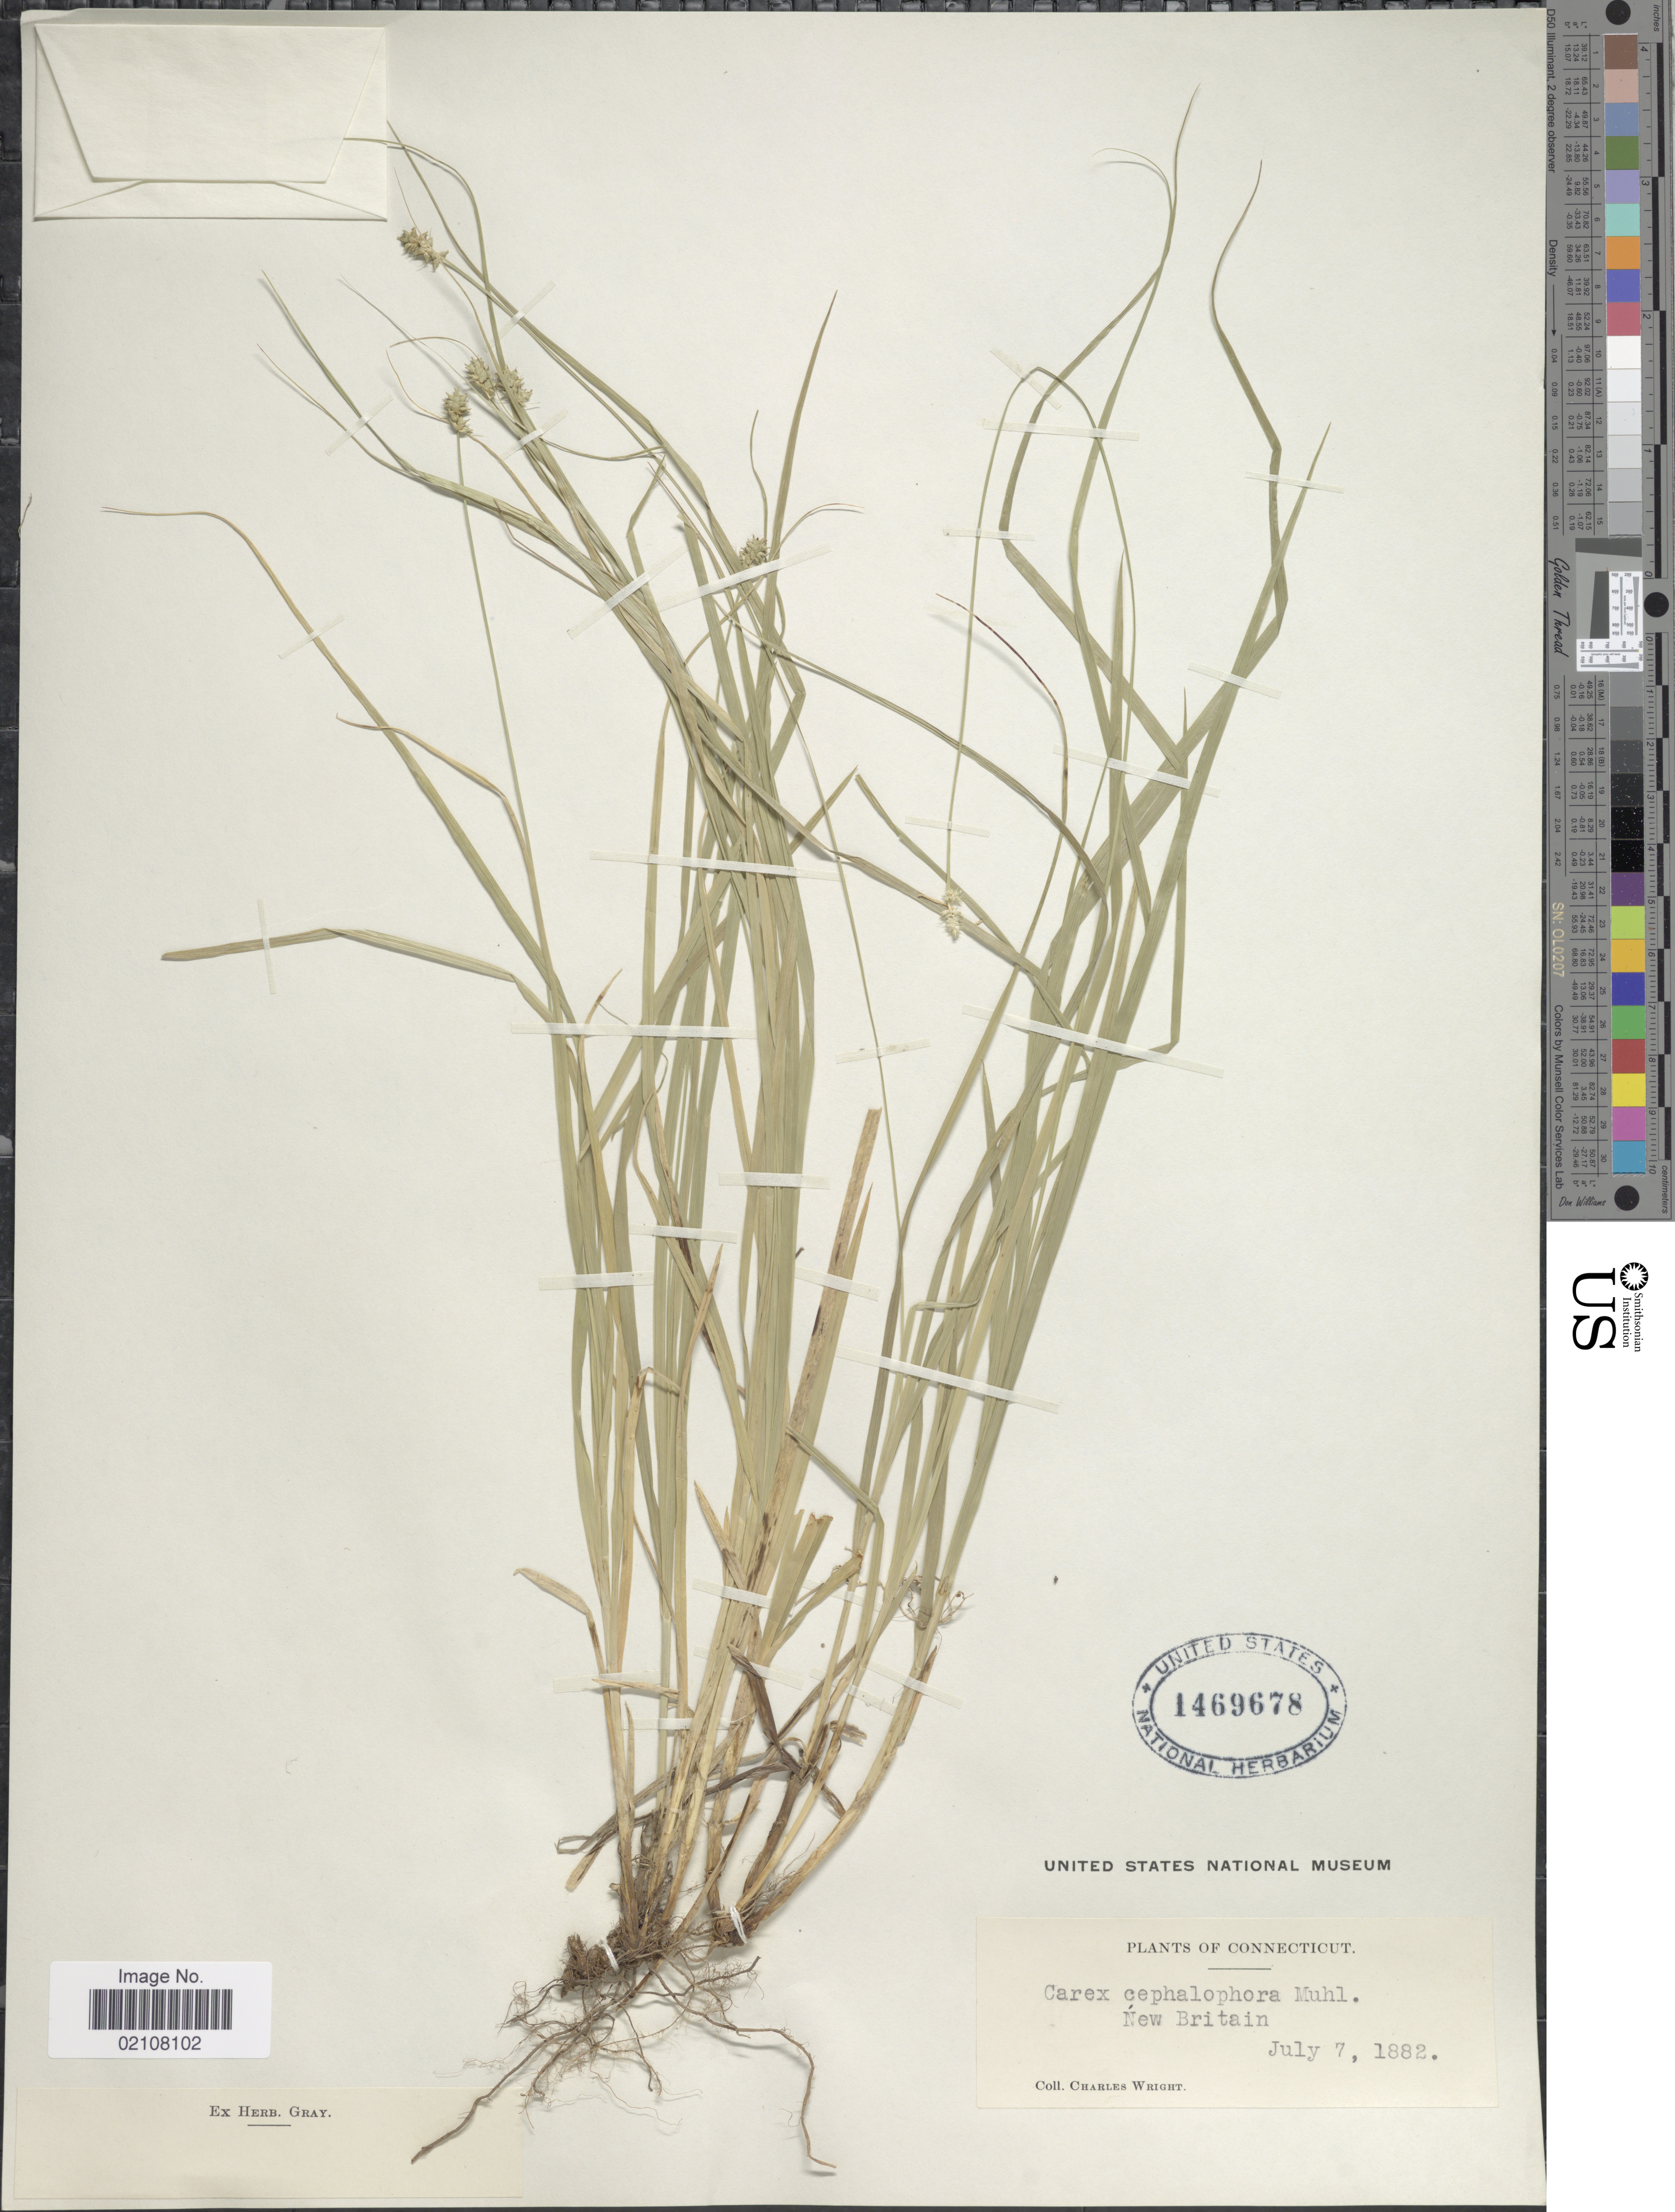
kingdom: Plantae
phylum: Tracheophyta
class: Liliopsida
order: Poales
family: Cyperaceae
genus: Carex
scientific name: Carex cephalophora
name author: Muhl. ex Willd.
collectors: C. H. Wright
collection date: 1882-07-07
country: United States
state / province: Connecticut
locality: New Britain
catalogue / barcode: US 1469678